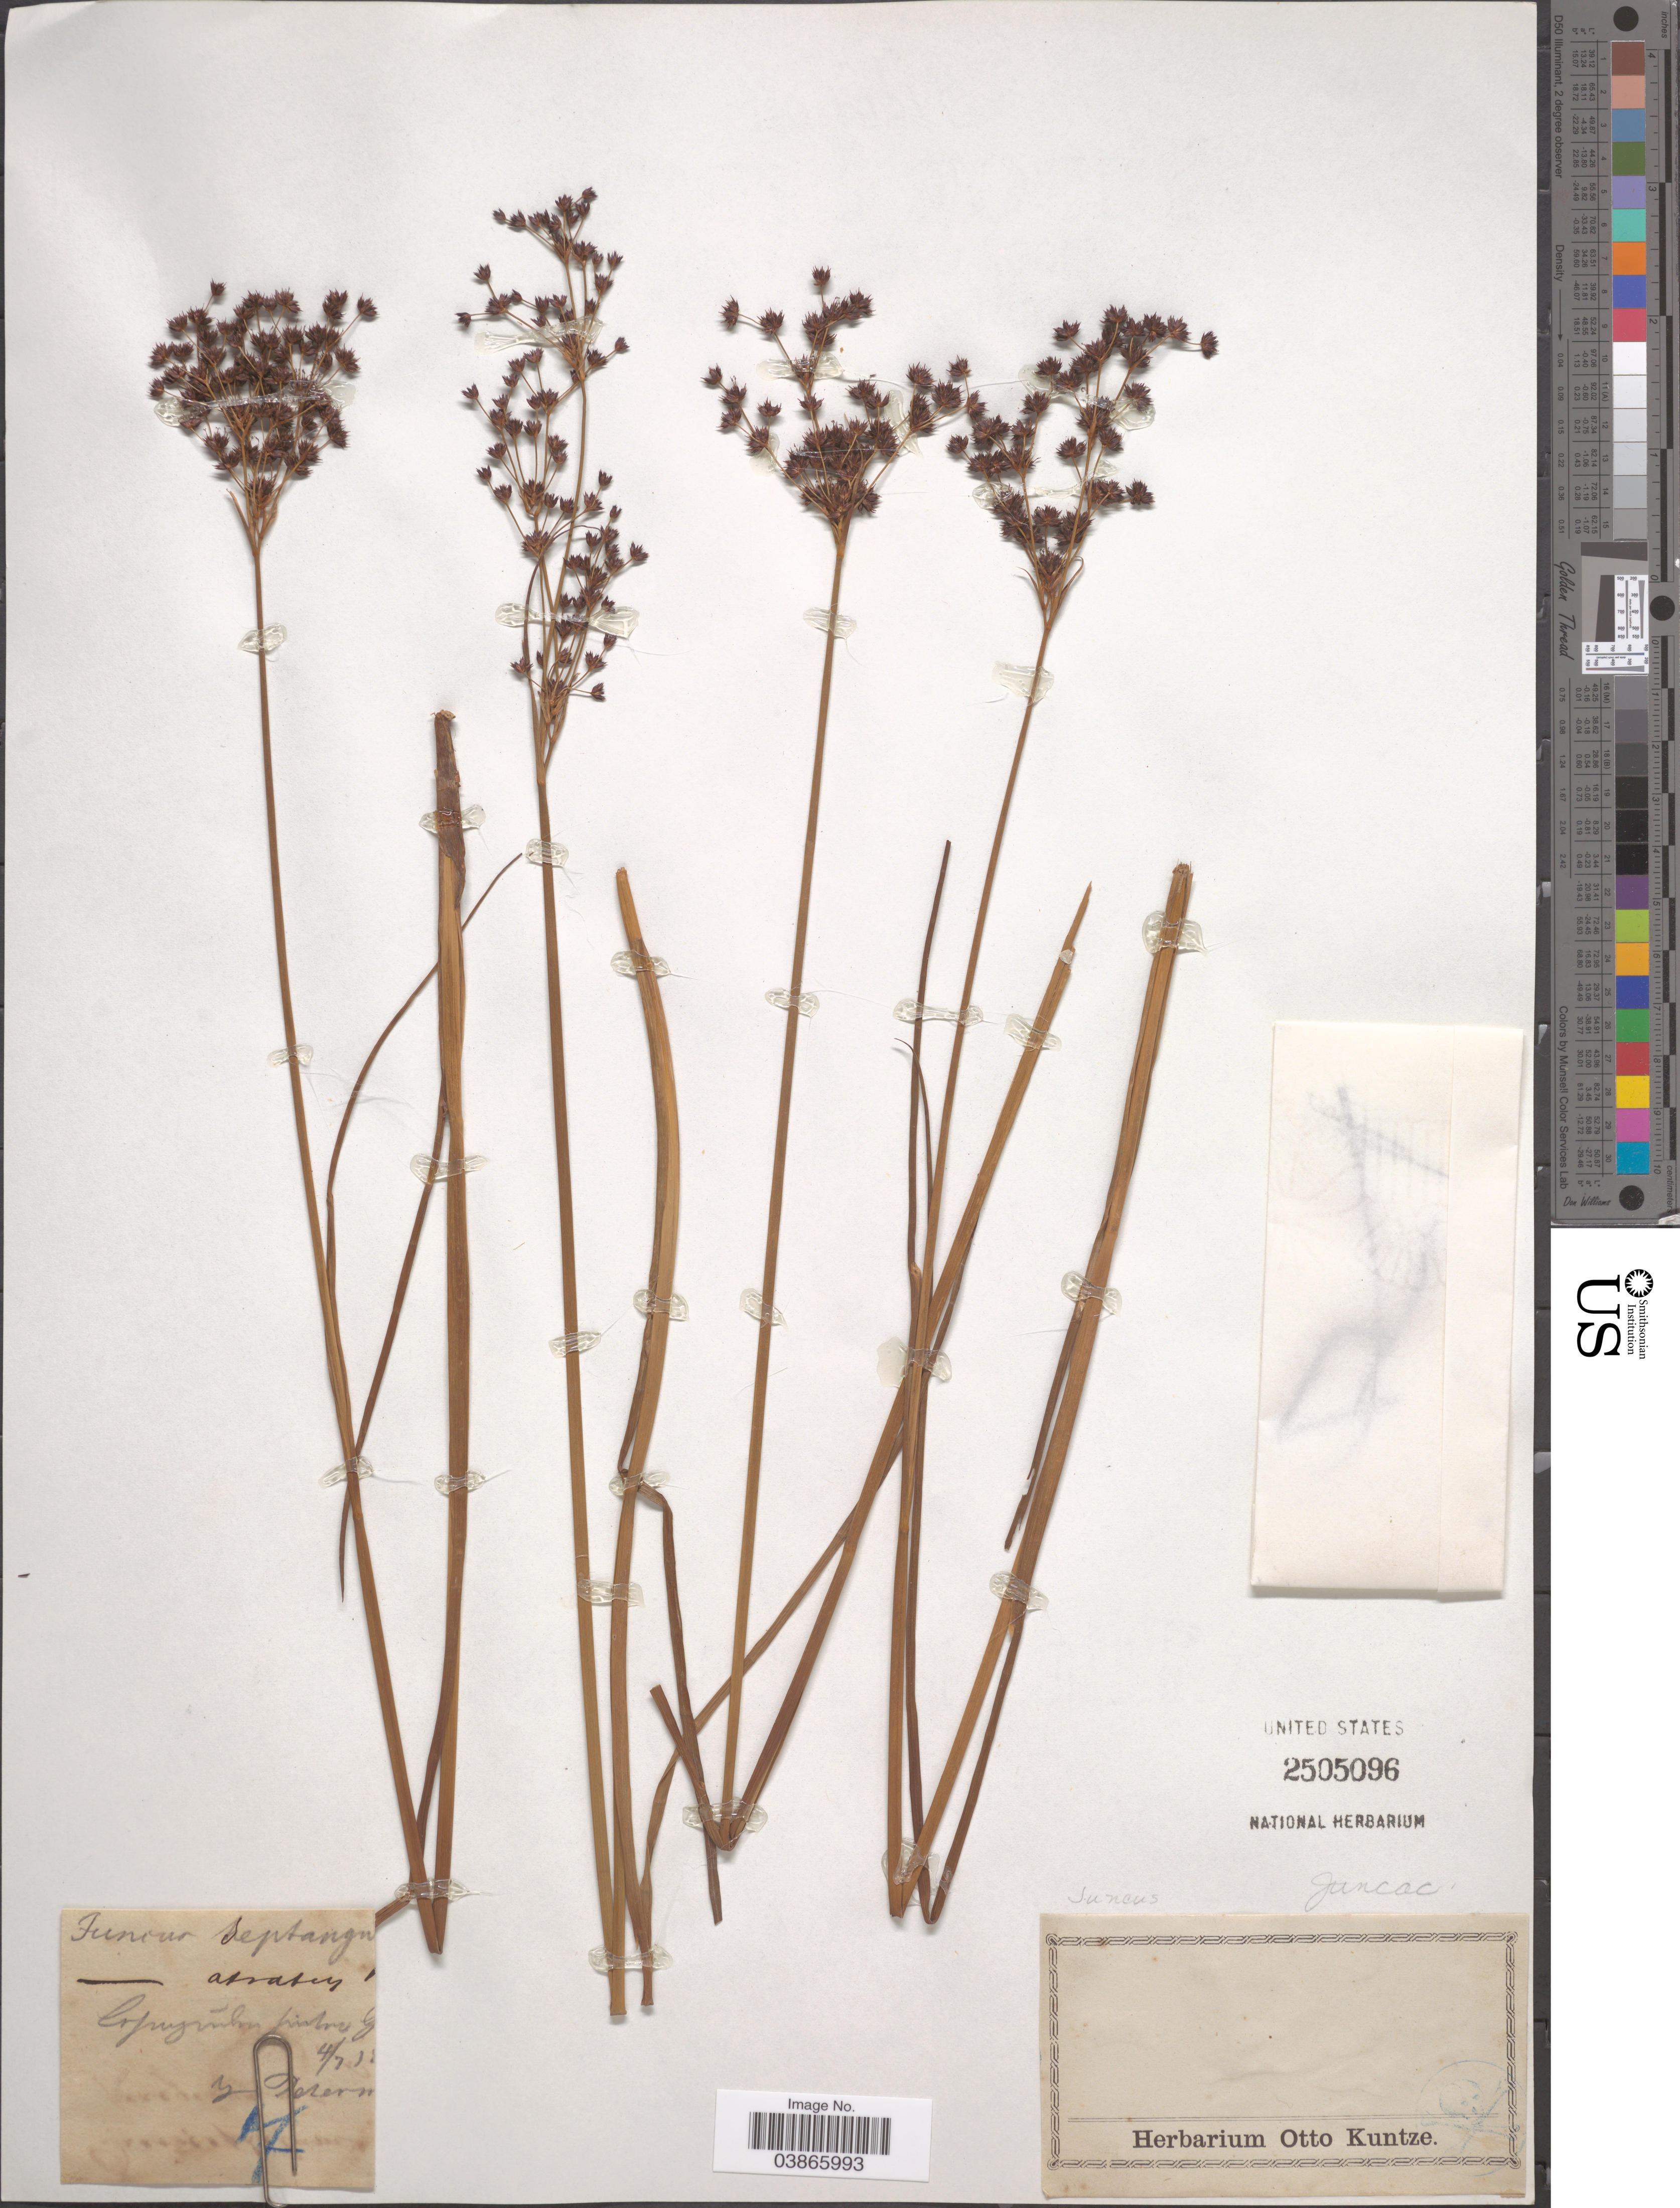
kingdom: Plantae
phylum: Tracheophyta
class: Liliopsida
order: Poales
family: Juncaceae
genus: Juncus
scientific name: Juncus sp.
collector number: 7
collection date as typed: Transcribed d/m/y: 4/7/32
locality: [illegible text].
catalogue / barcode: US 2505096